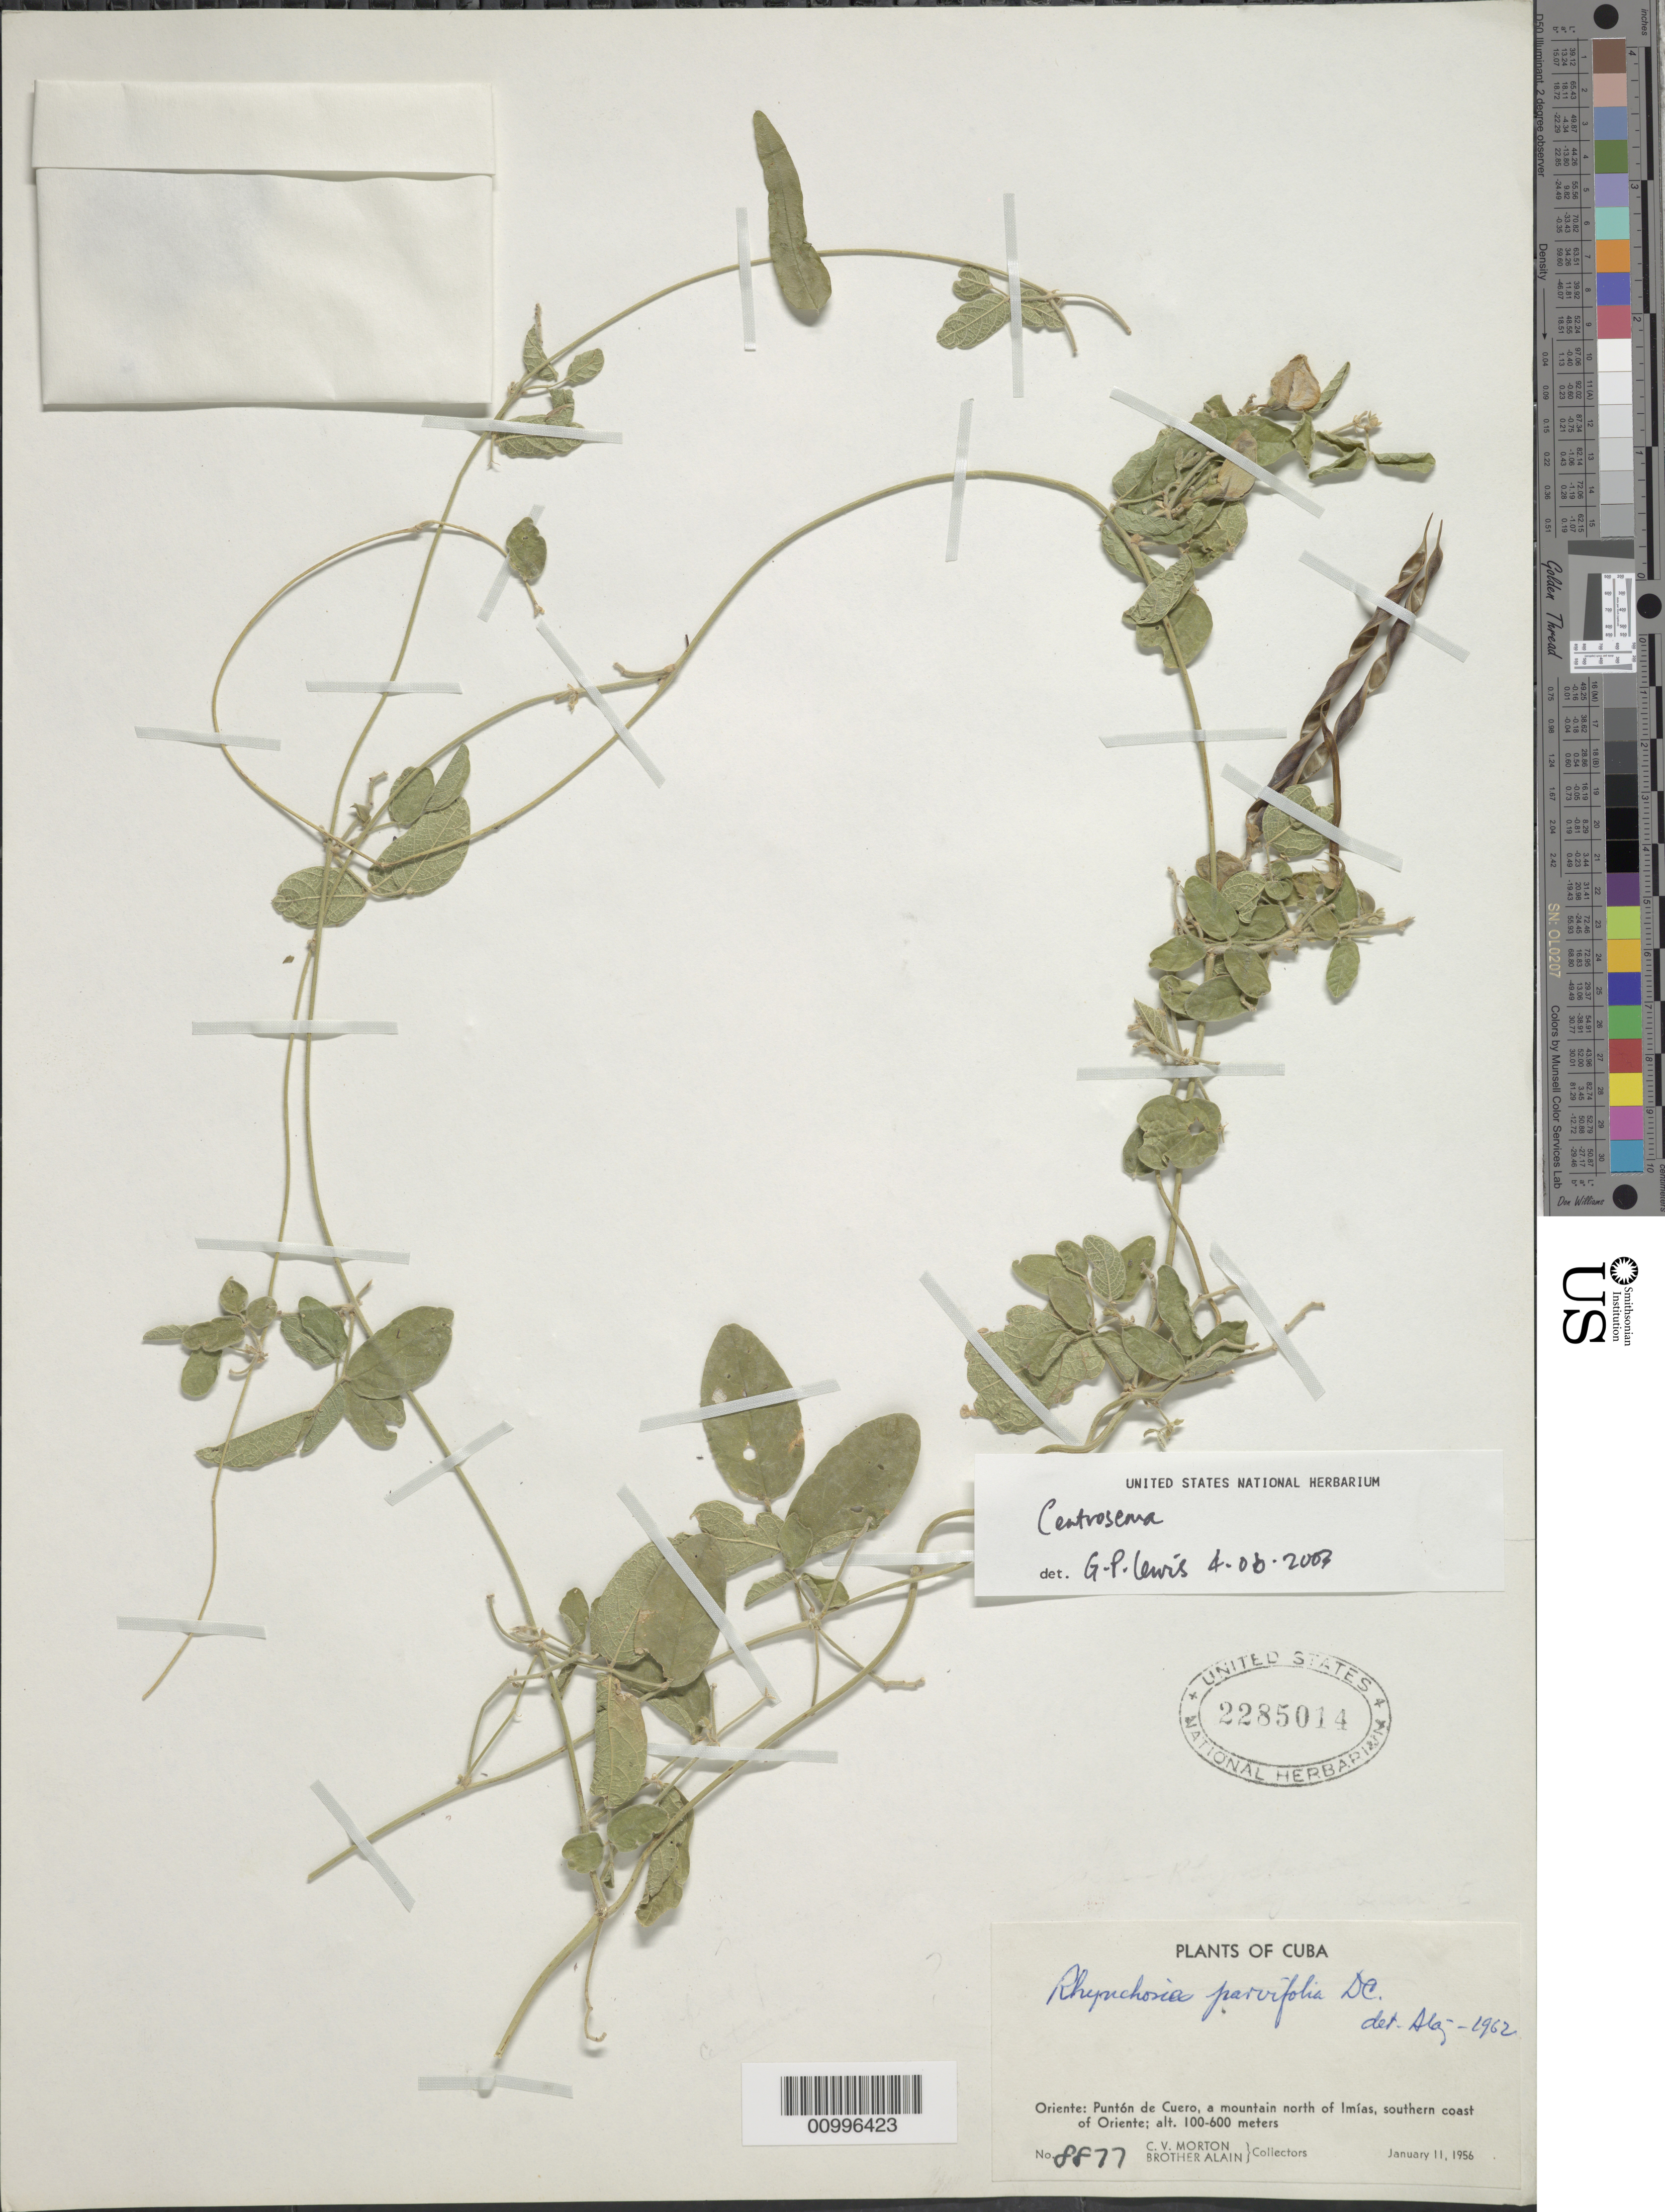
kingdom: Plantae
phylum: Tracheophyta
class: Magnoliopsida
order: Fabales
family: Fabaceae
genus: Centrosema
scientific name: Centrosema sp.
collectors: C. V. Morton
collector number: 8877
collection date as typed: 11 Jan 1956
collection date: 1956-01-11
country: Cuba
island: Cuba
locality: Oriente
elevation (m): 100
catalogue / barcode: US 2285014